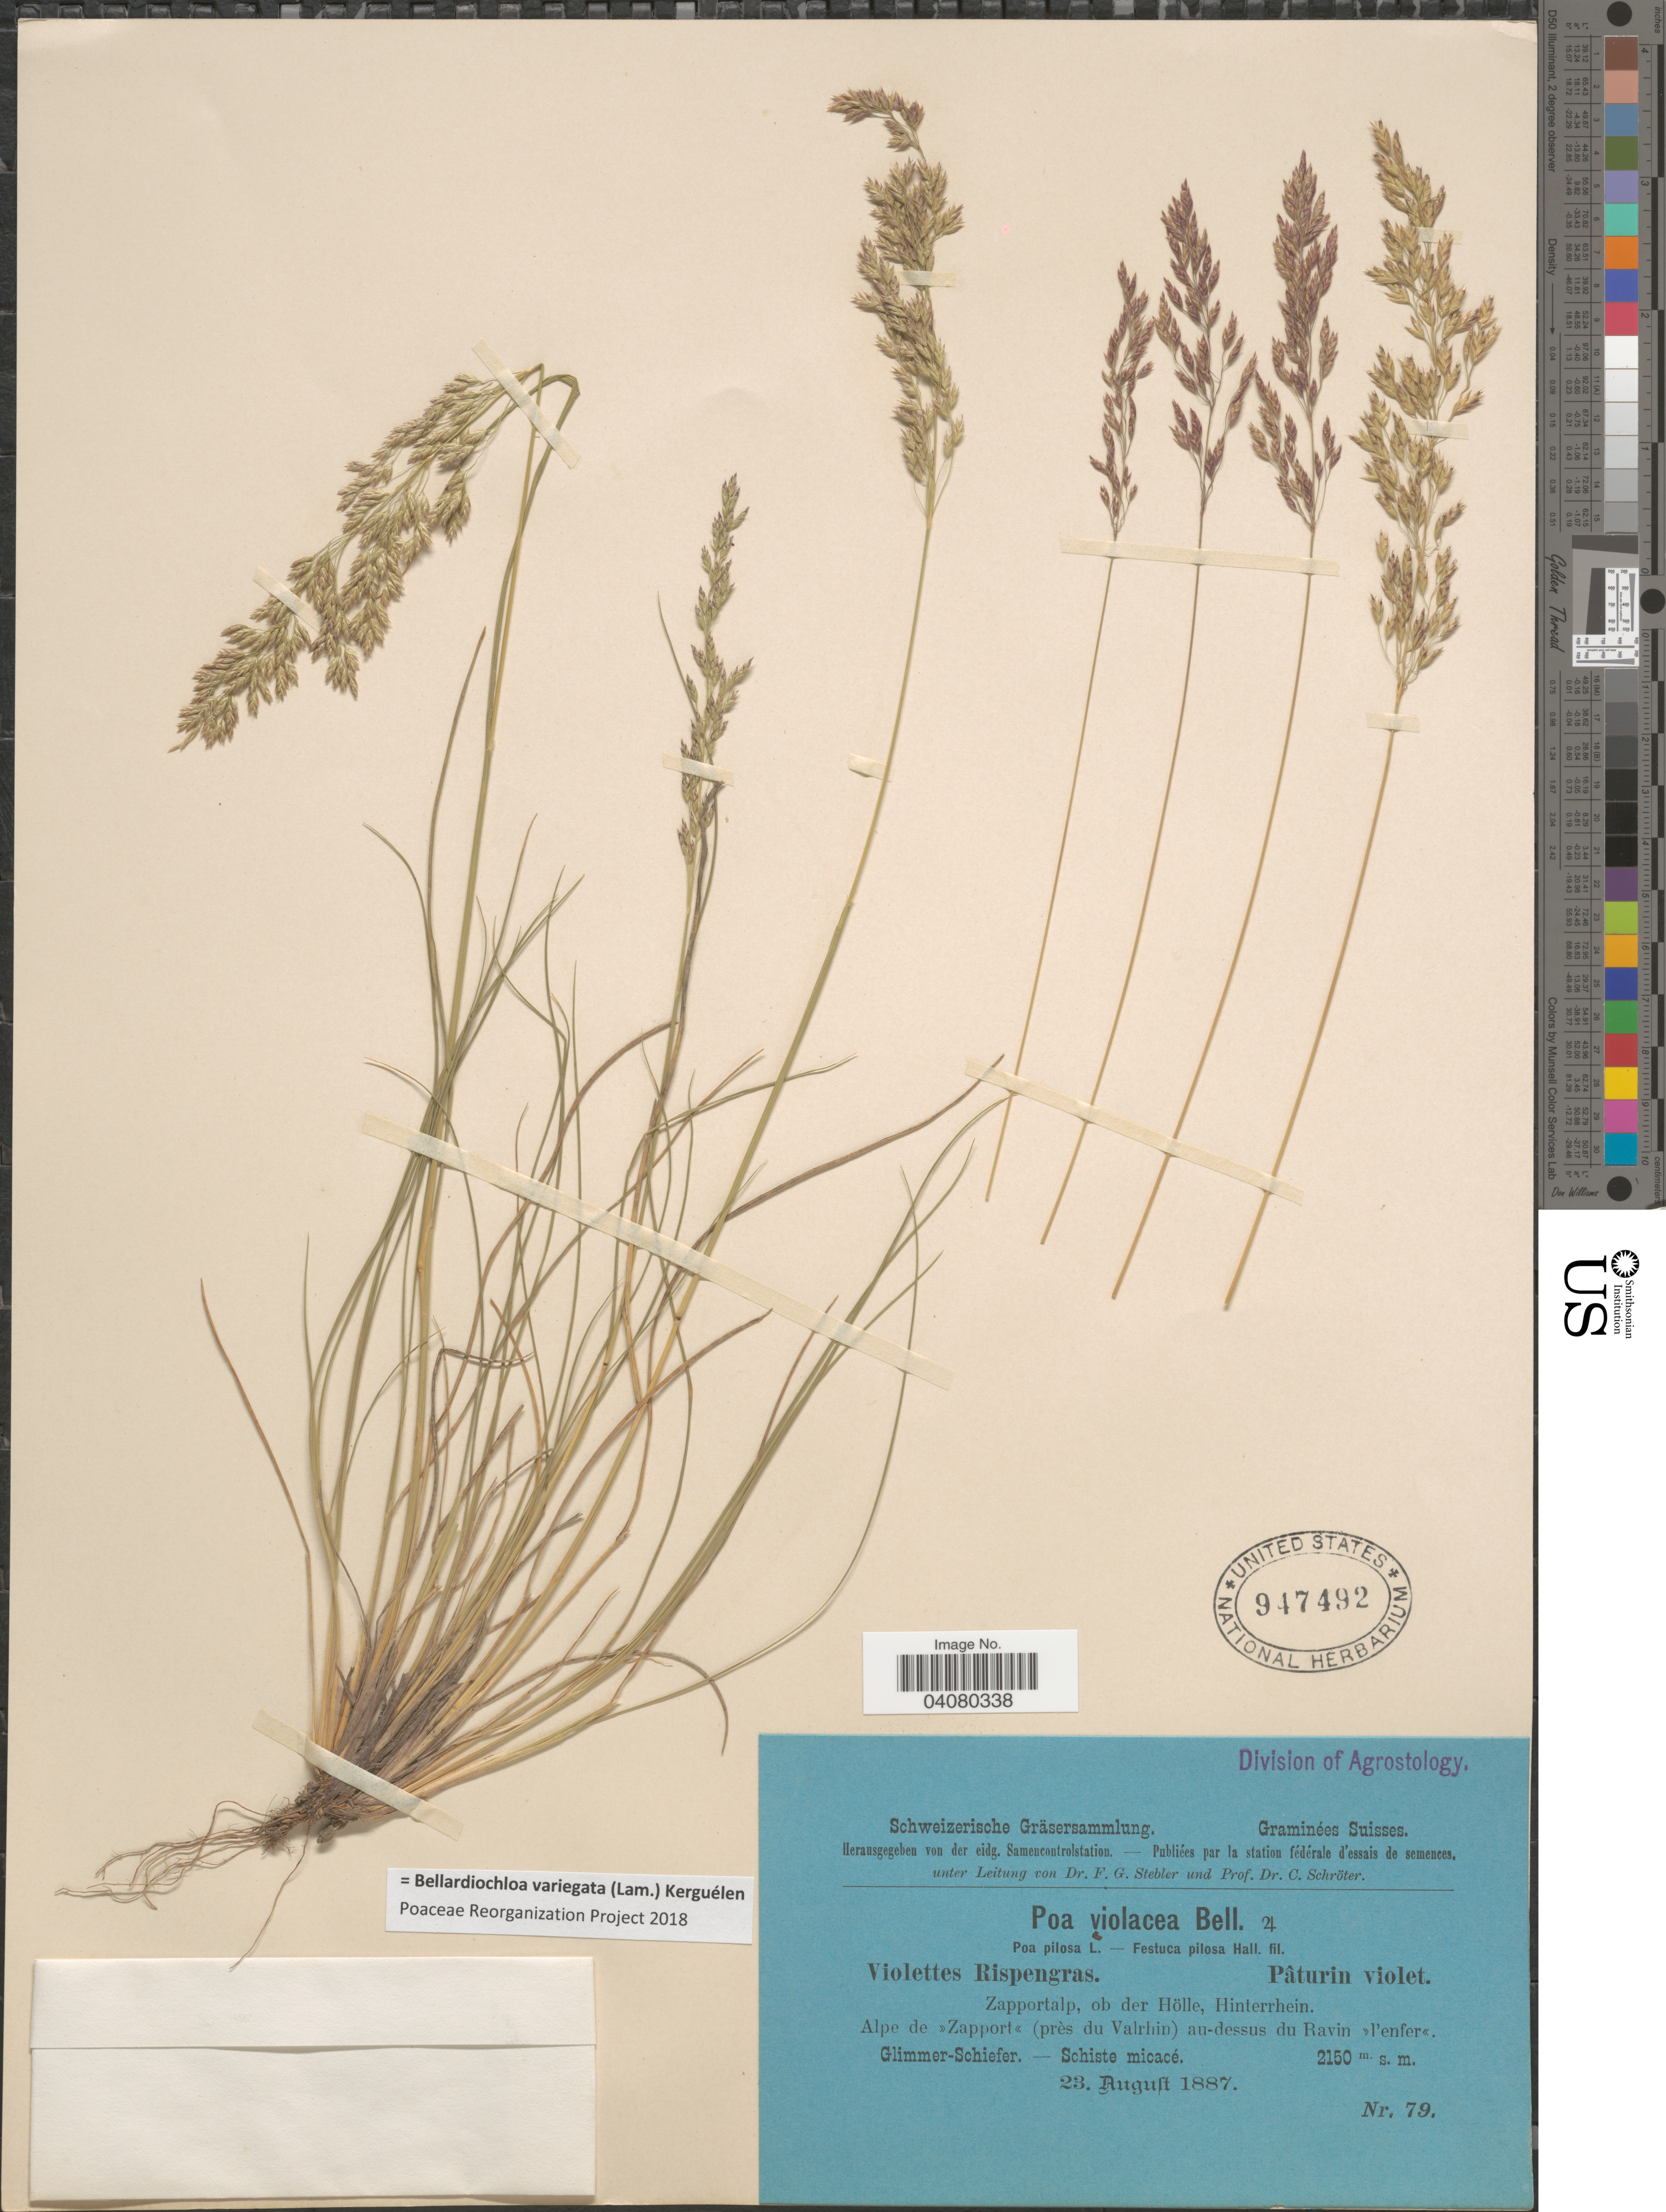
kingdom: Plantae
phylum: Tracheophyta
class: Liliopsida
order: Poales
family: Poaceae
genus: Bellardiochloa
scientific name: Bellardiochloa variegata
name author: (Lam.) Kerguélen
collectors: Stebler, F.G. & Schröter, C.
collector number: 79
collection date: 1887-08-23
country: Switzerland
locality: Suisses. Zapportalp, ob der Hölle, Hinterrhein. Alpe de »Zapport« (près du Valrhin) au-dessus du Ravin »l'enfer«.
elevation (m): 2150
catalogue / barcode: US 947492